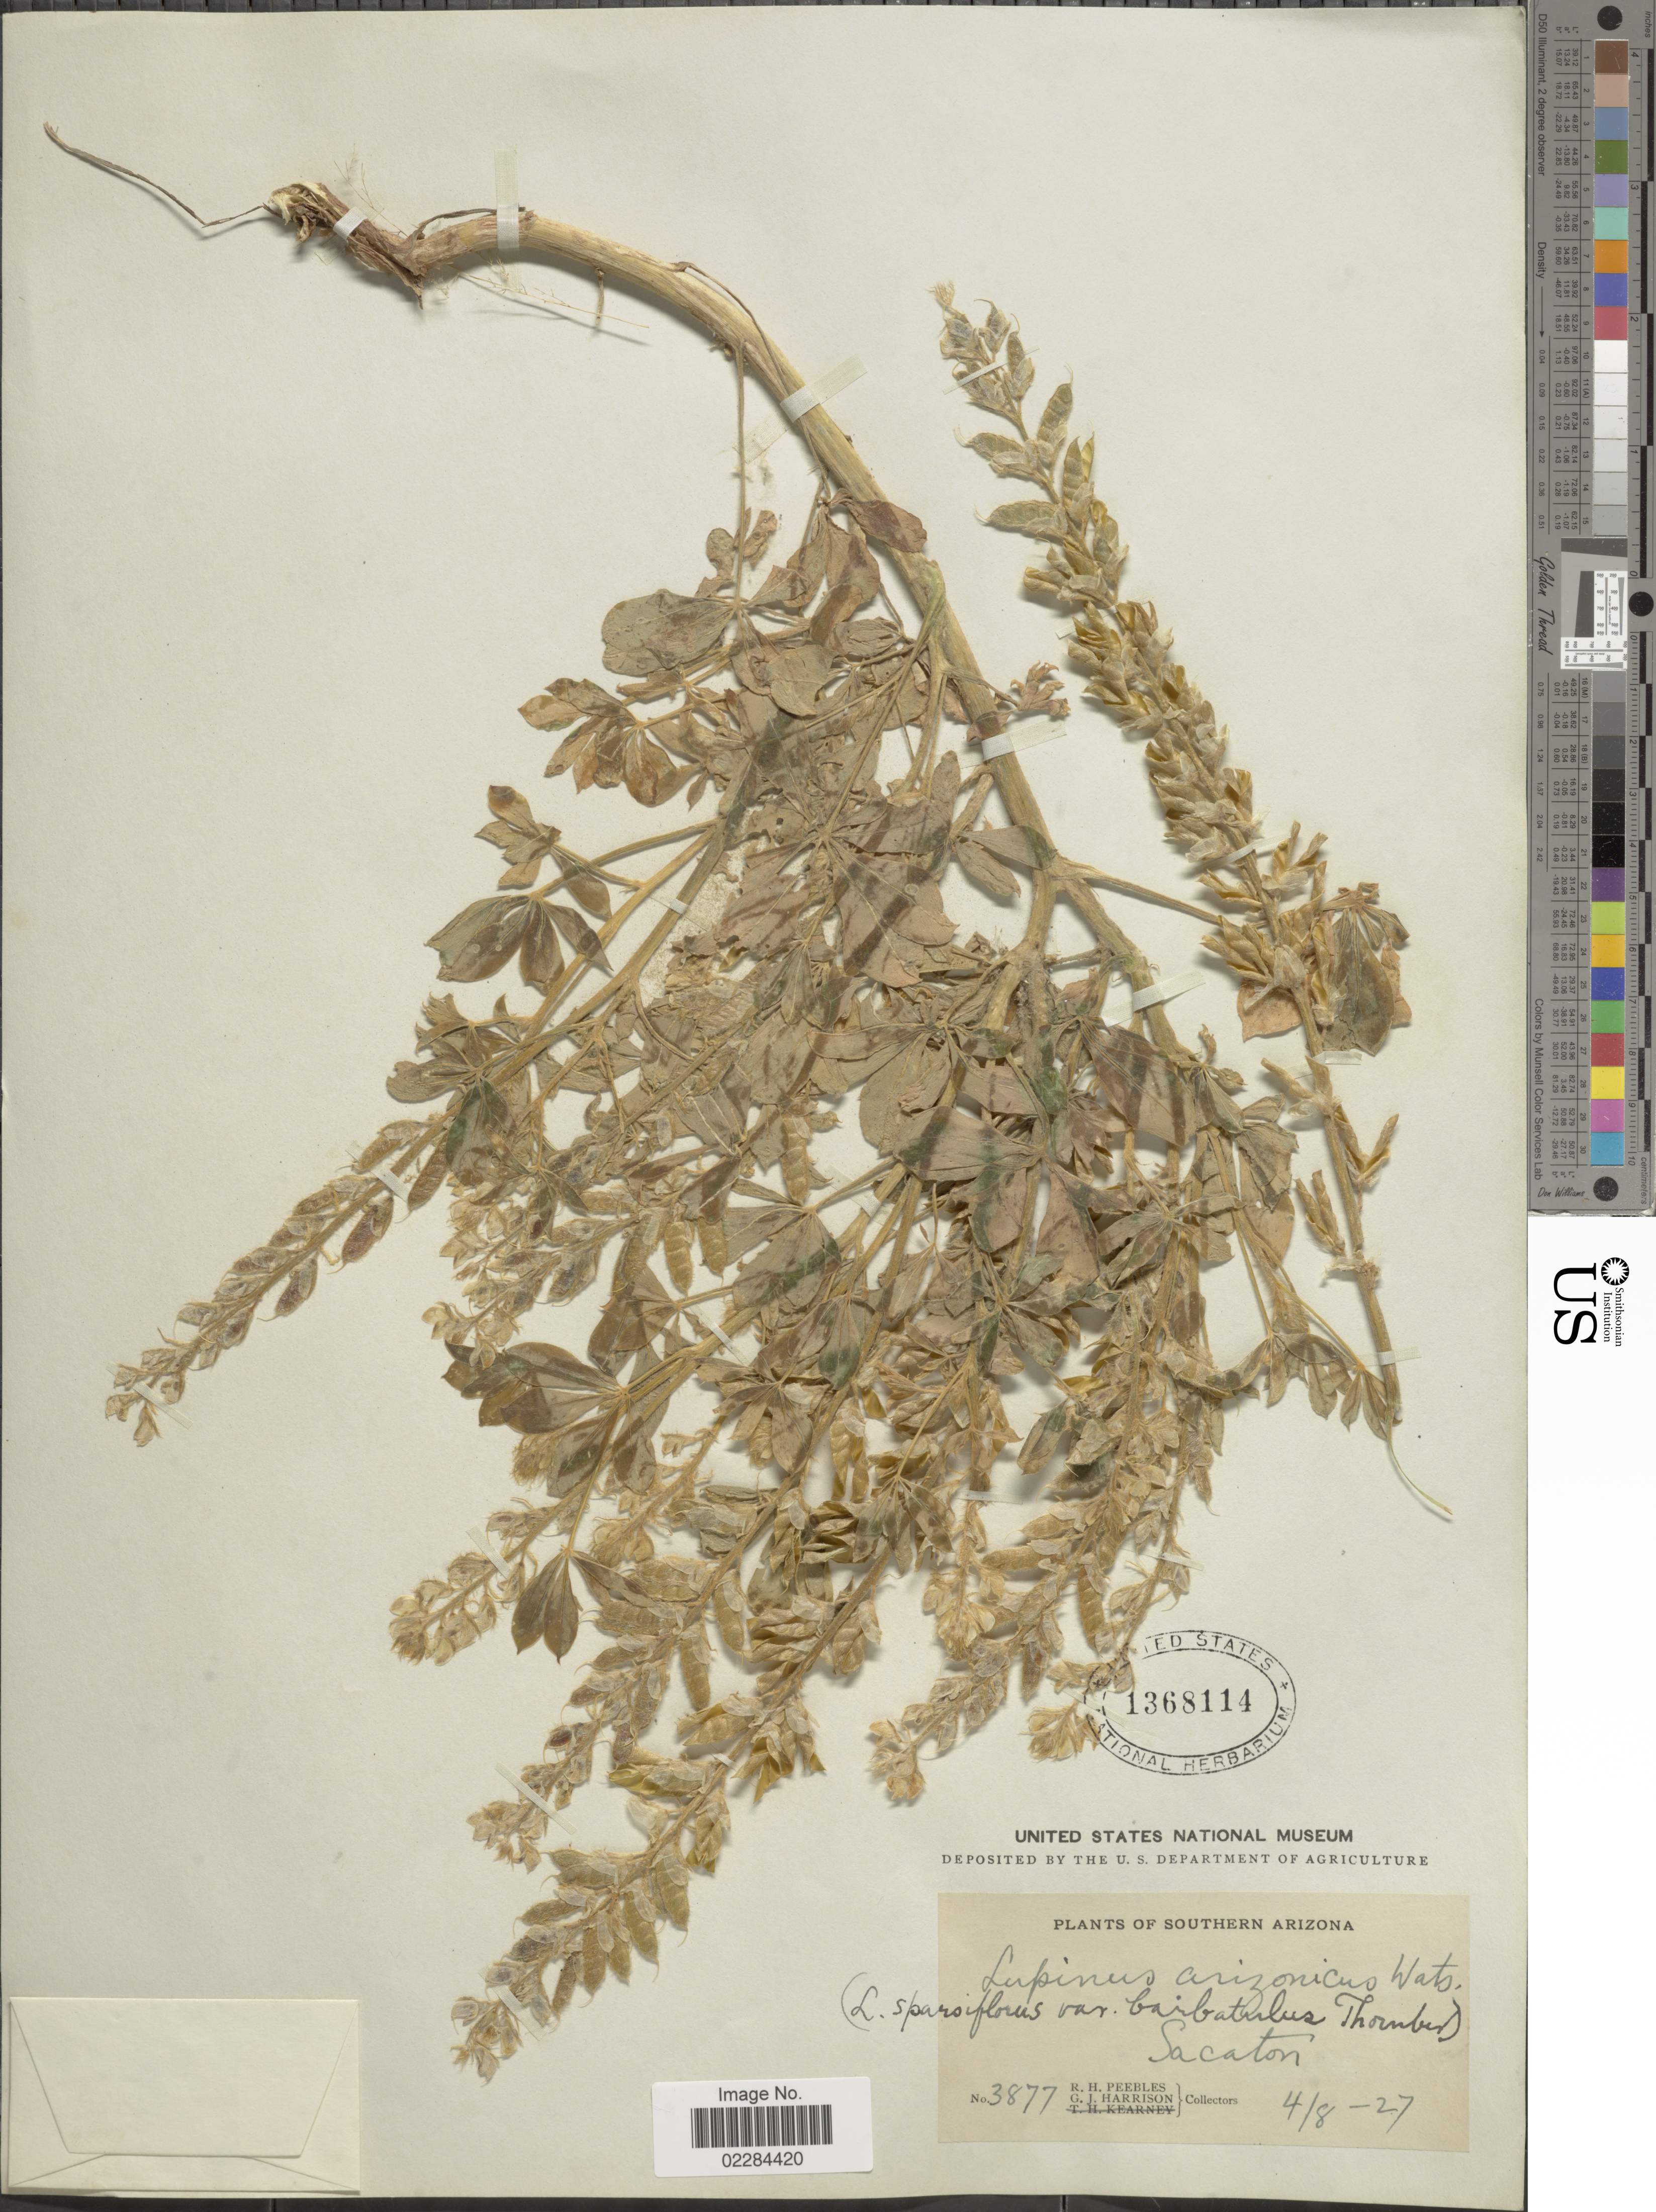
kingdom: Plantae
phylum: Tracheophyta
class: Magnoliopsida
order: Fabales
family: Fabaceae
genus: Lupinus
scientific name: Lupinus arizonicus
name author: (S. Watson) S. Watson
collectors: R. H. Peebles & G. J. Harrison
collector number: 3877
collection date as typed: Transcribed d/m/y: 8/4/27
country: United States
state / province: Arizona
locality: Southern Arizona. Sacaton.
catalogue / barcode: US 1368114